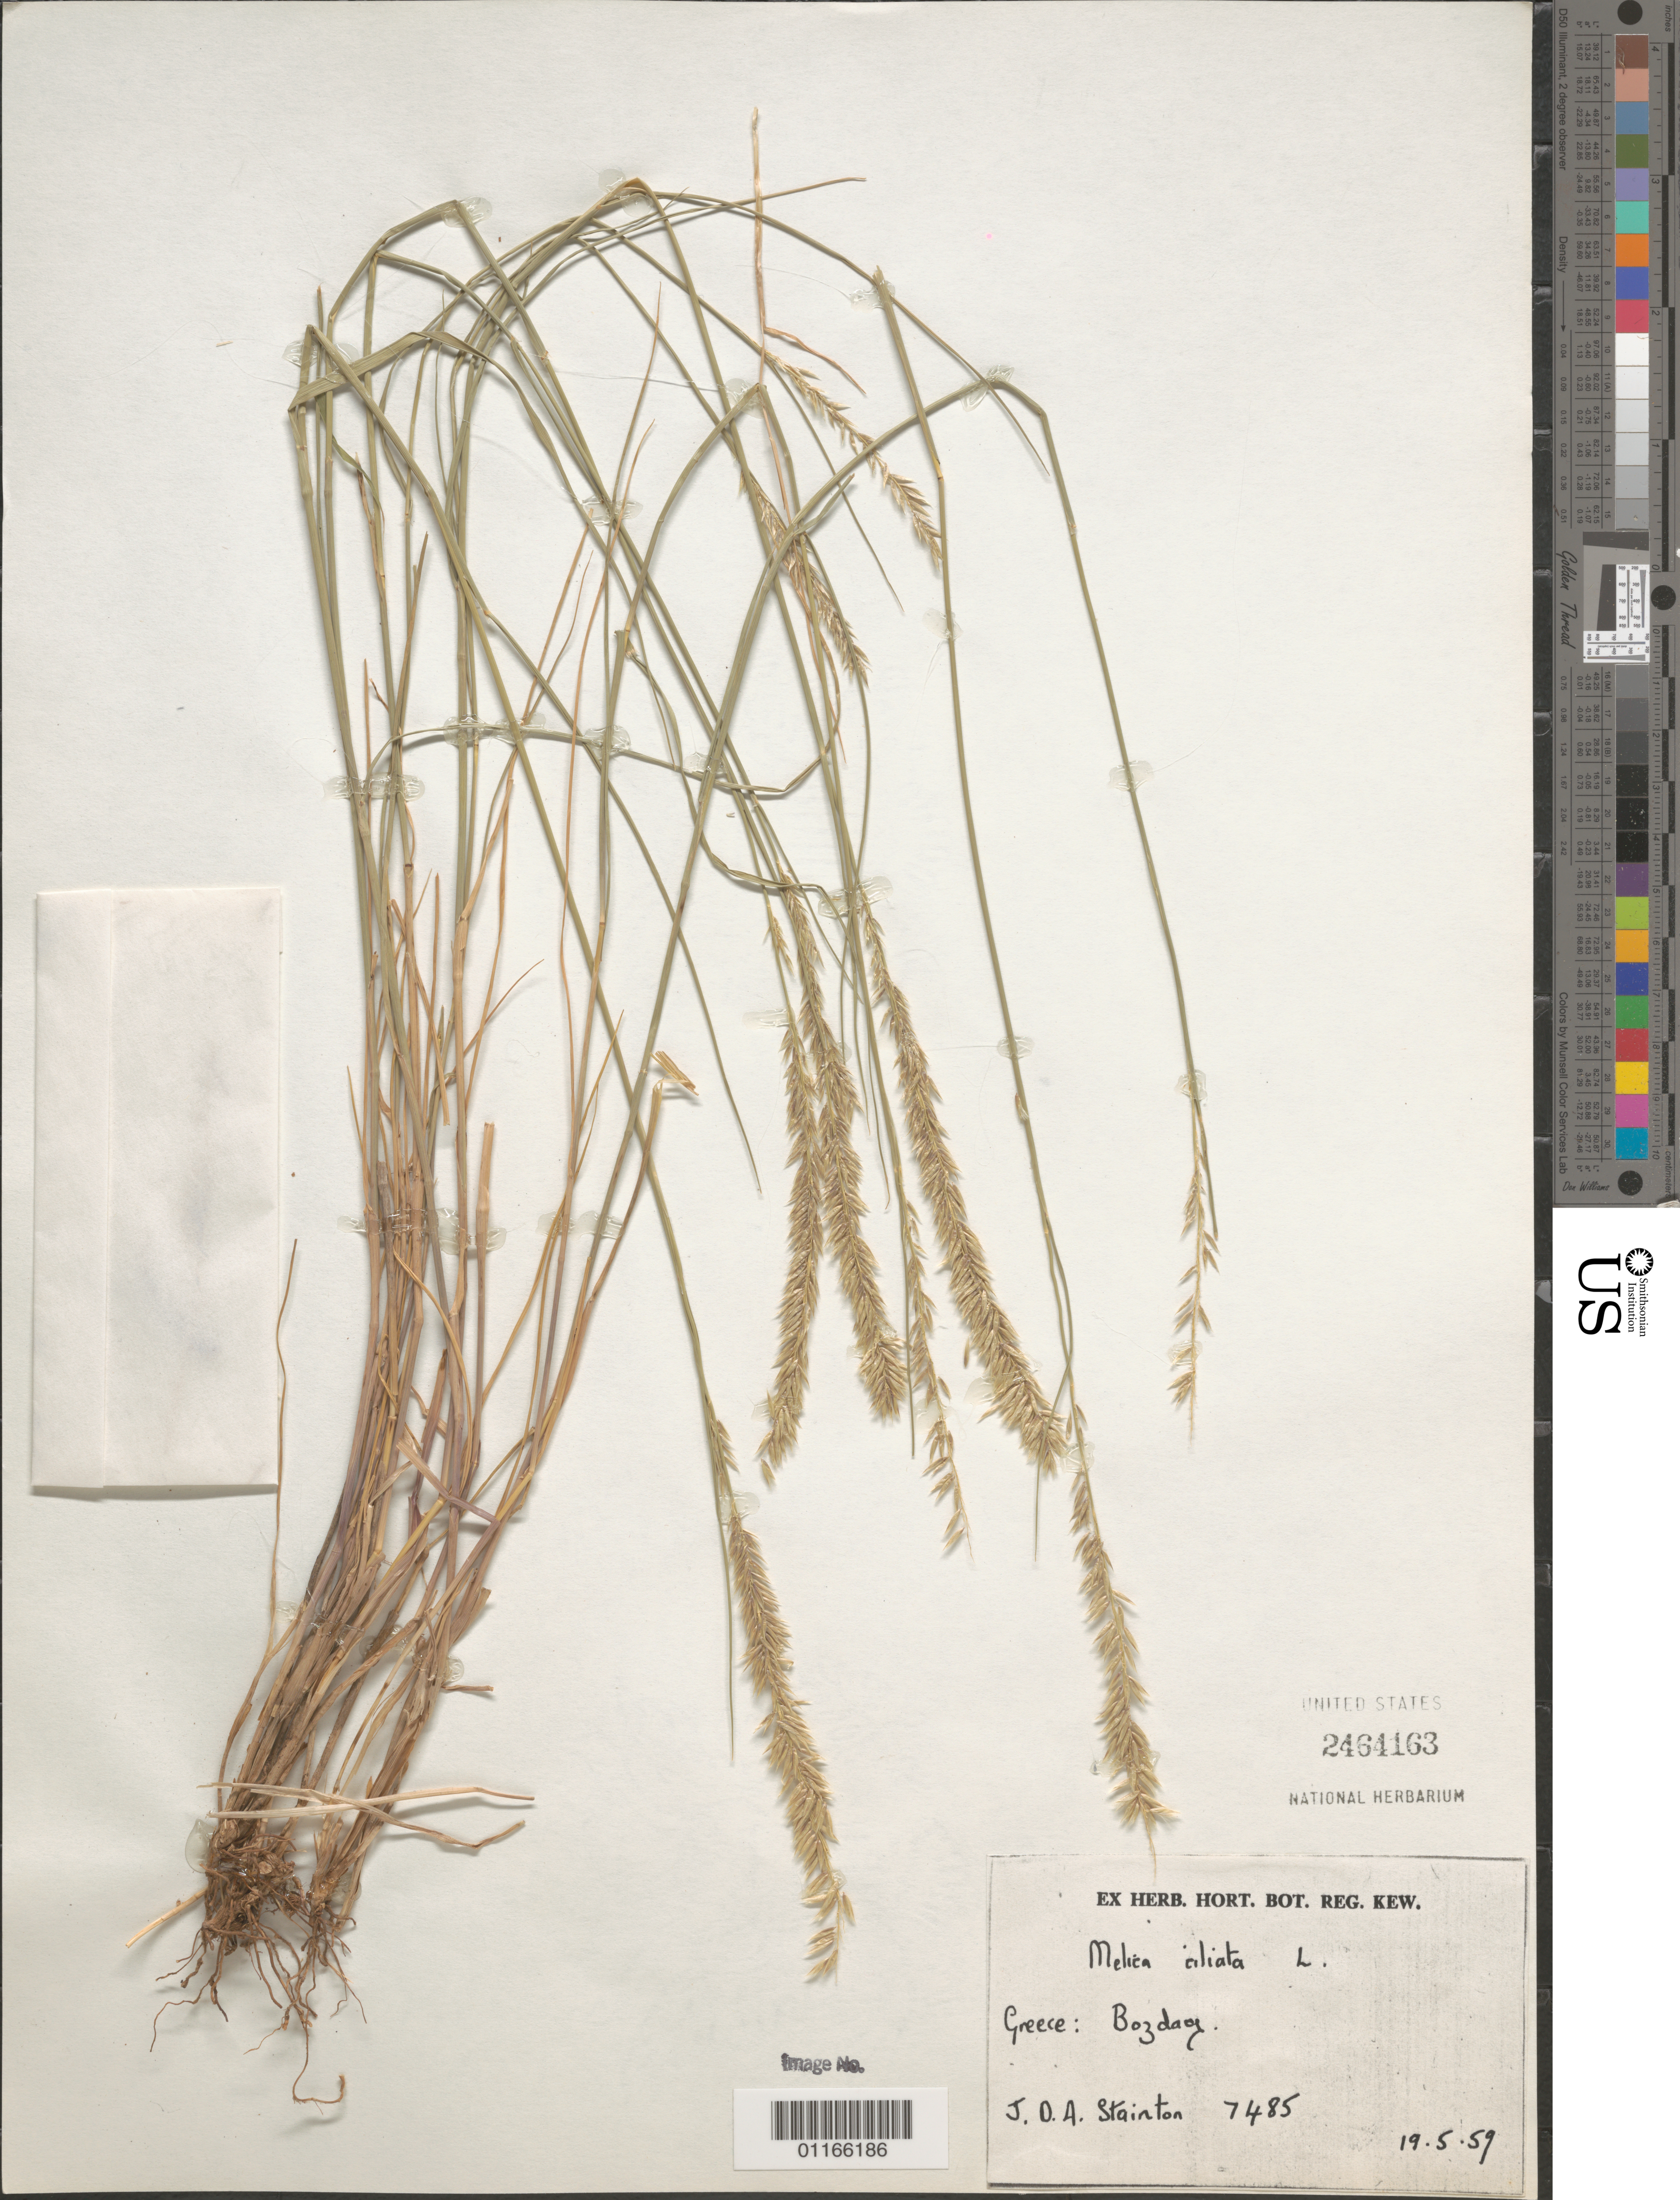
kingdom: Plantae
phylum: Tracheophyta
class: Liliopsida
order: Poales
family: Poaceae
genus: Melica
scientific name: Melica ciliata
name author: L.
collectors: J. Stainton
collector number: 7485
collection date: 1959-05-19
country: Greece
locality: Bozday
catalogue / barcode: US 2464163